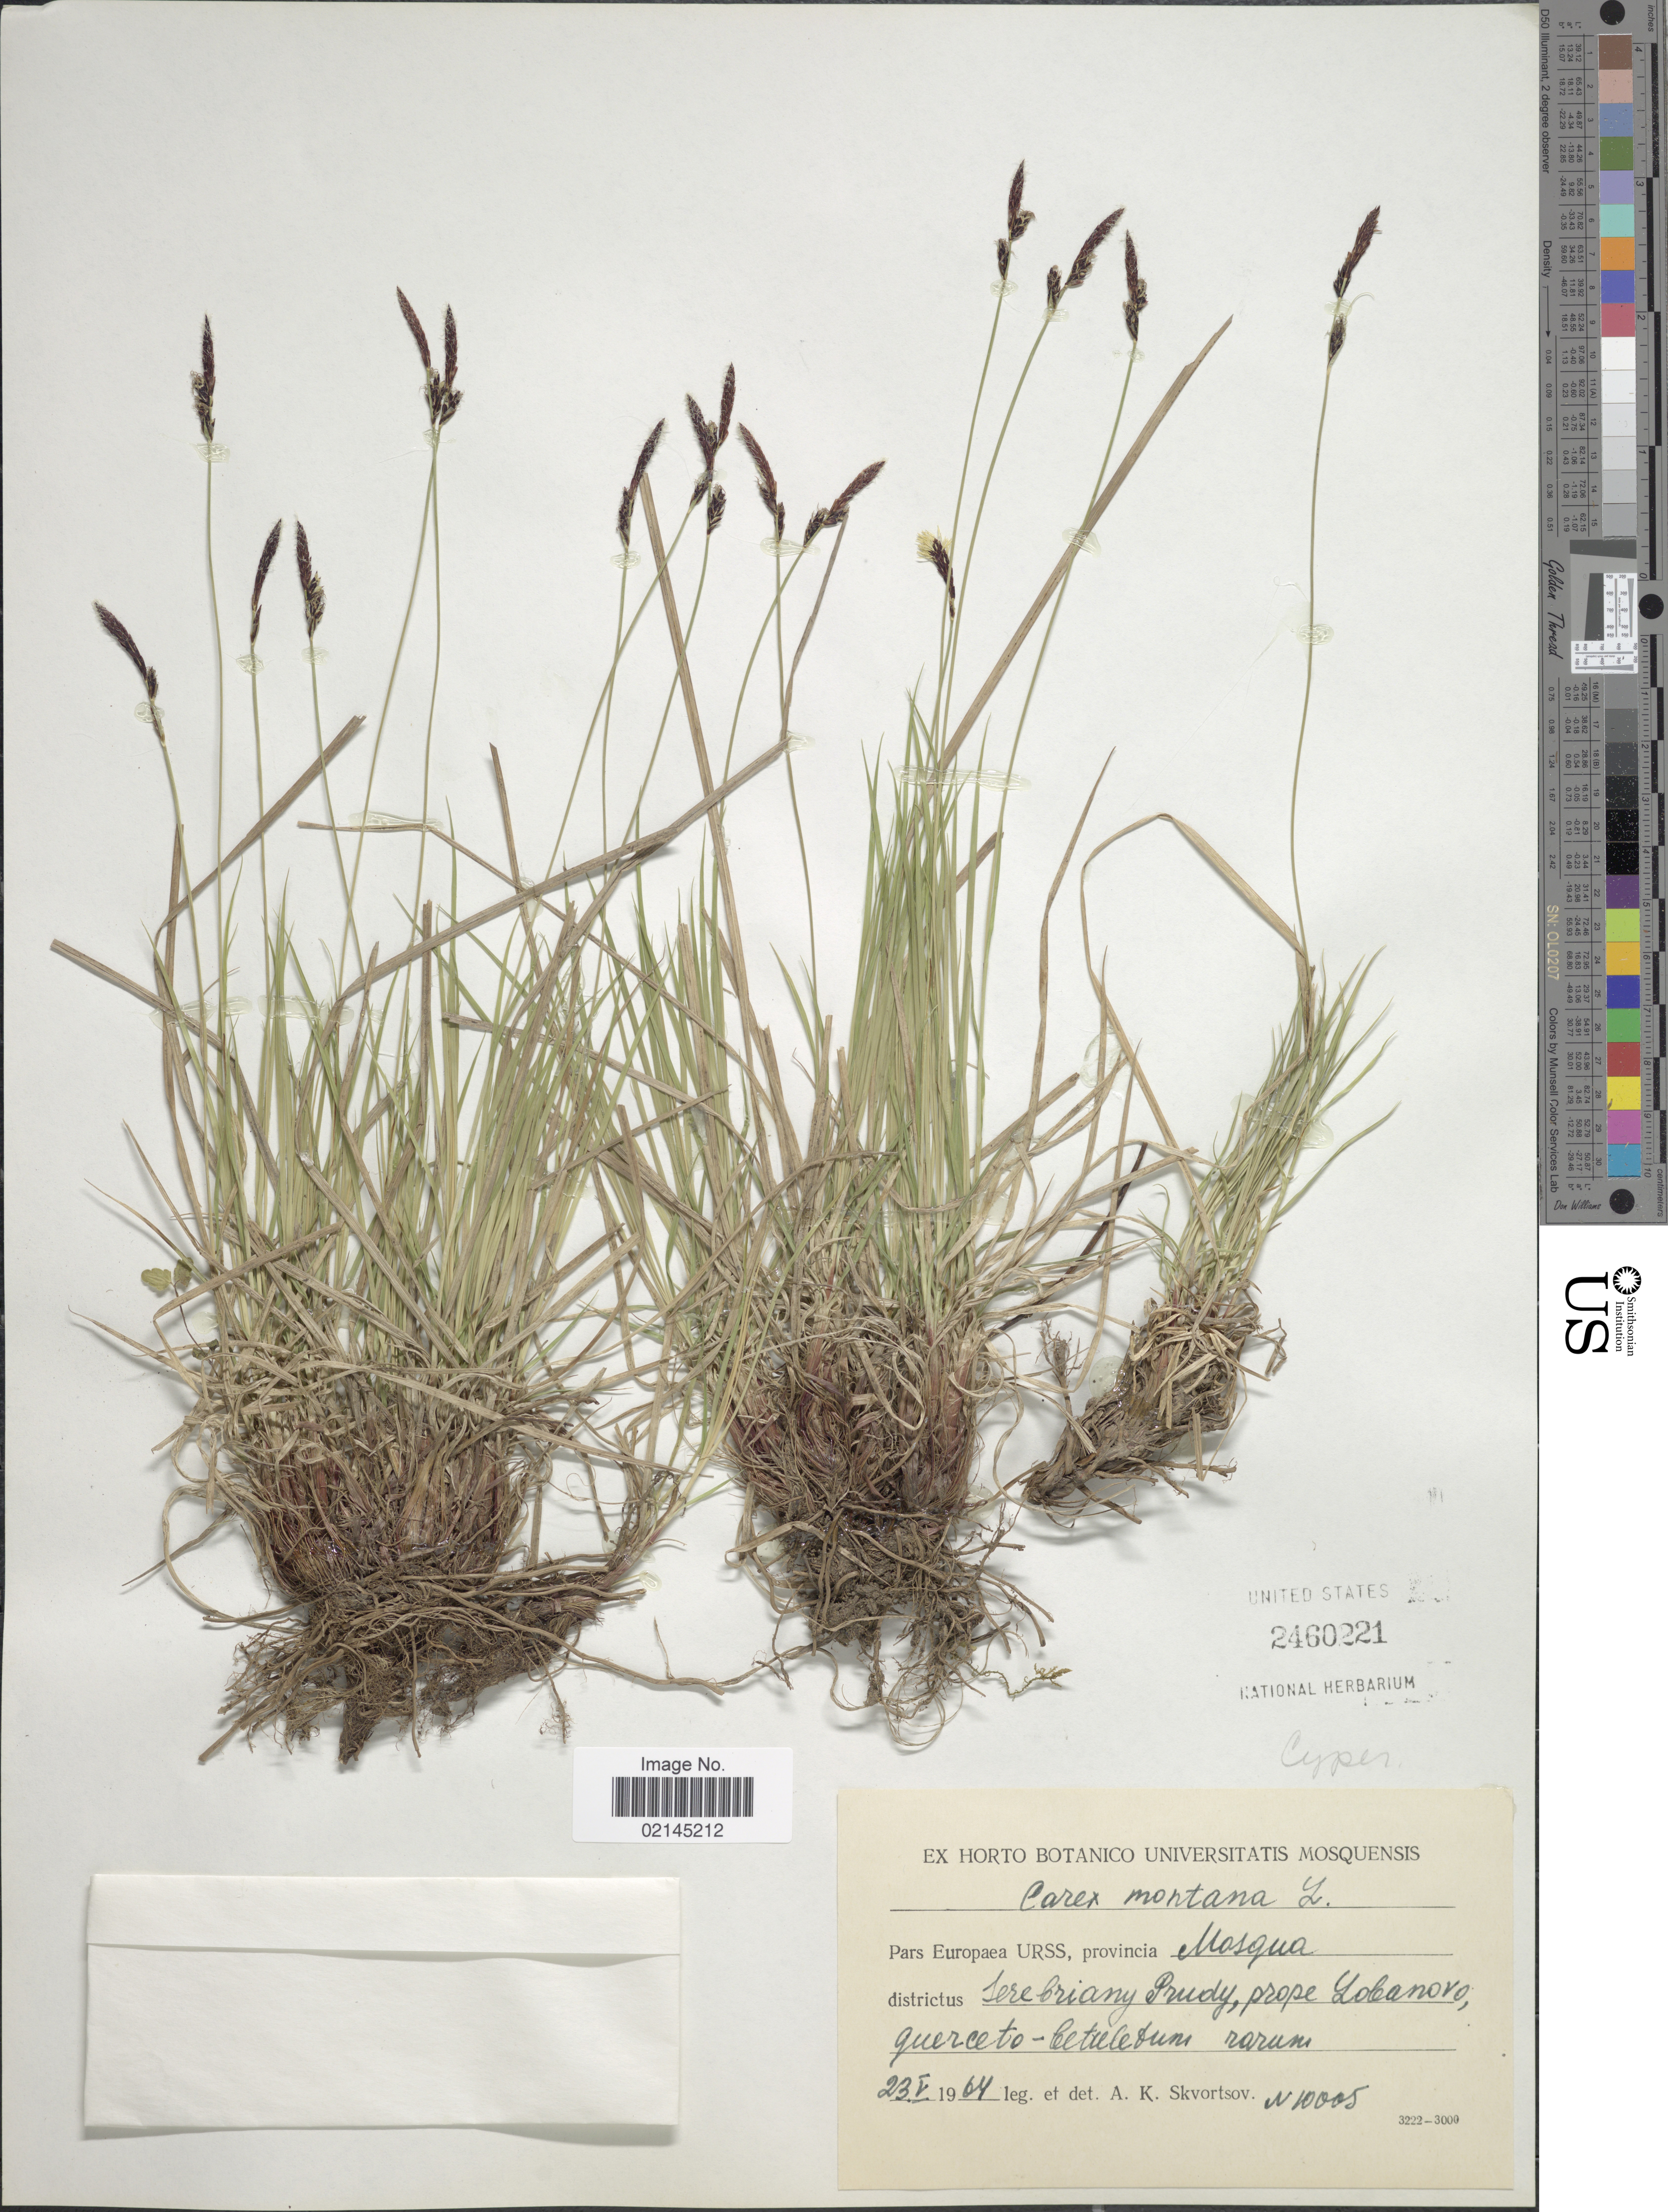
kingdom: Plantae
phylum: Tracheophyta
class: Liliopsida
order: Poales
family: Cyperaceae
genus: Carex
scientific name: Carex montana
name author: L.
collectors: A. K. Skvortsov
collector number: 10005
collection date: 1964-05-23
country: Russian Federation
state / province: Moscow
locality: Pars Europaea URSS, provincia Mosqua, districtus Serebriany Prudy, prope Lobanovo.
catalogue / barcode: US 2460221